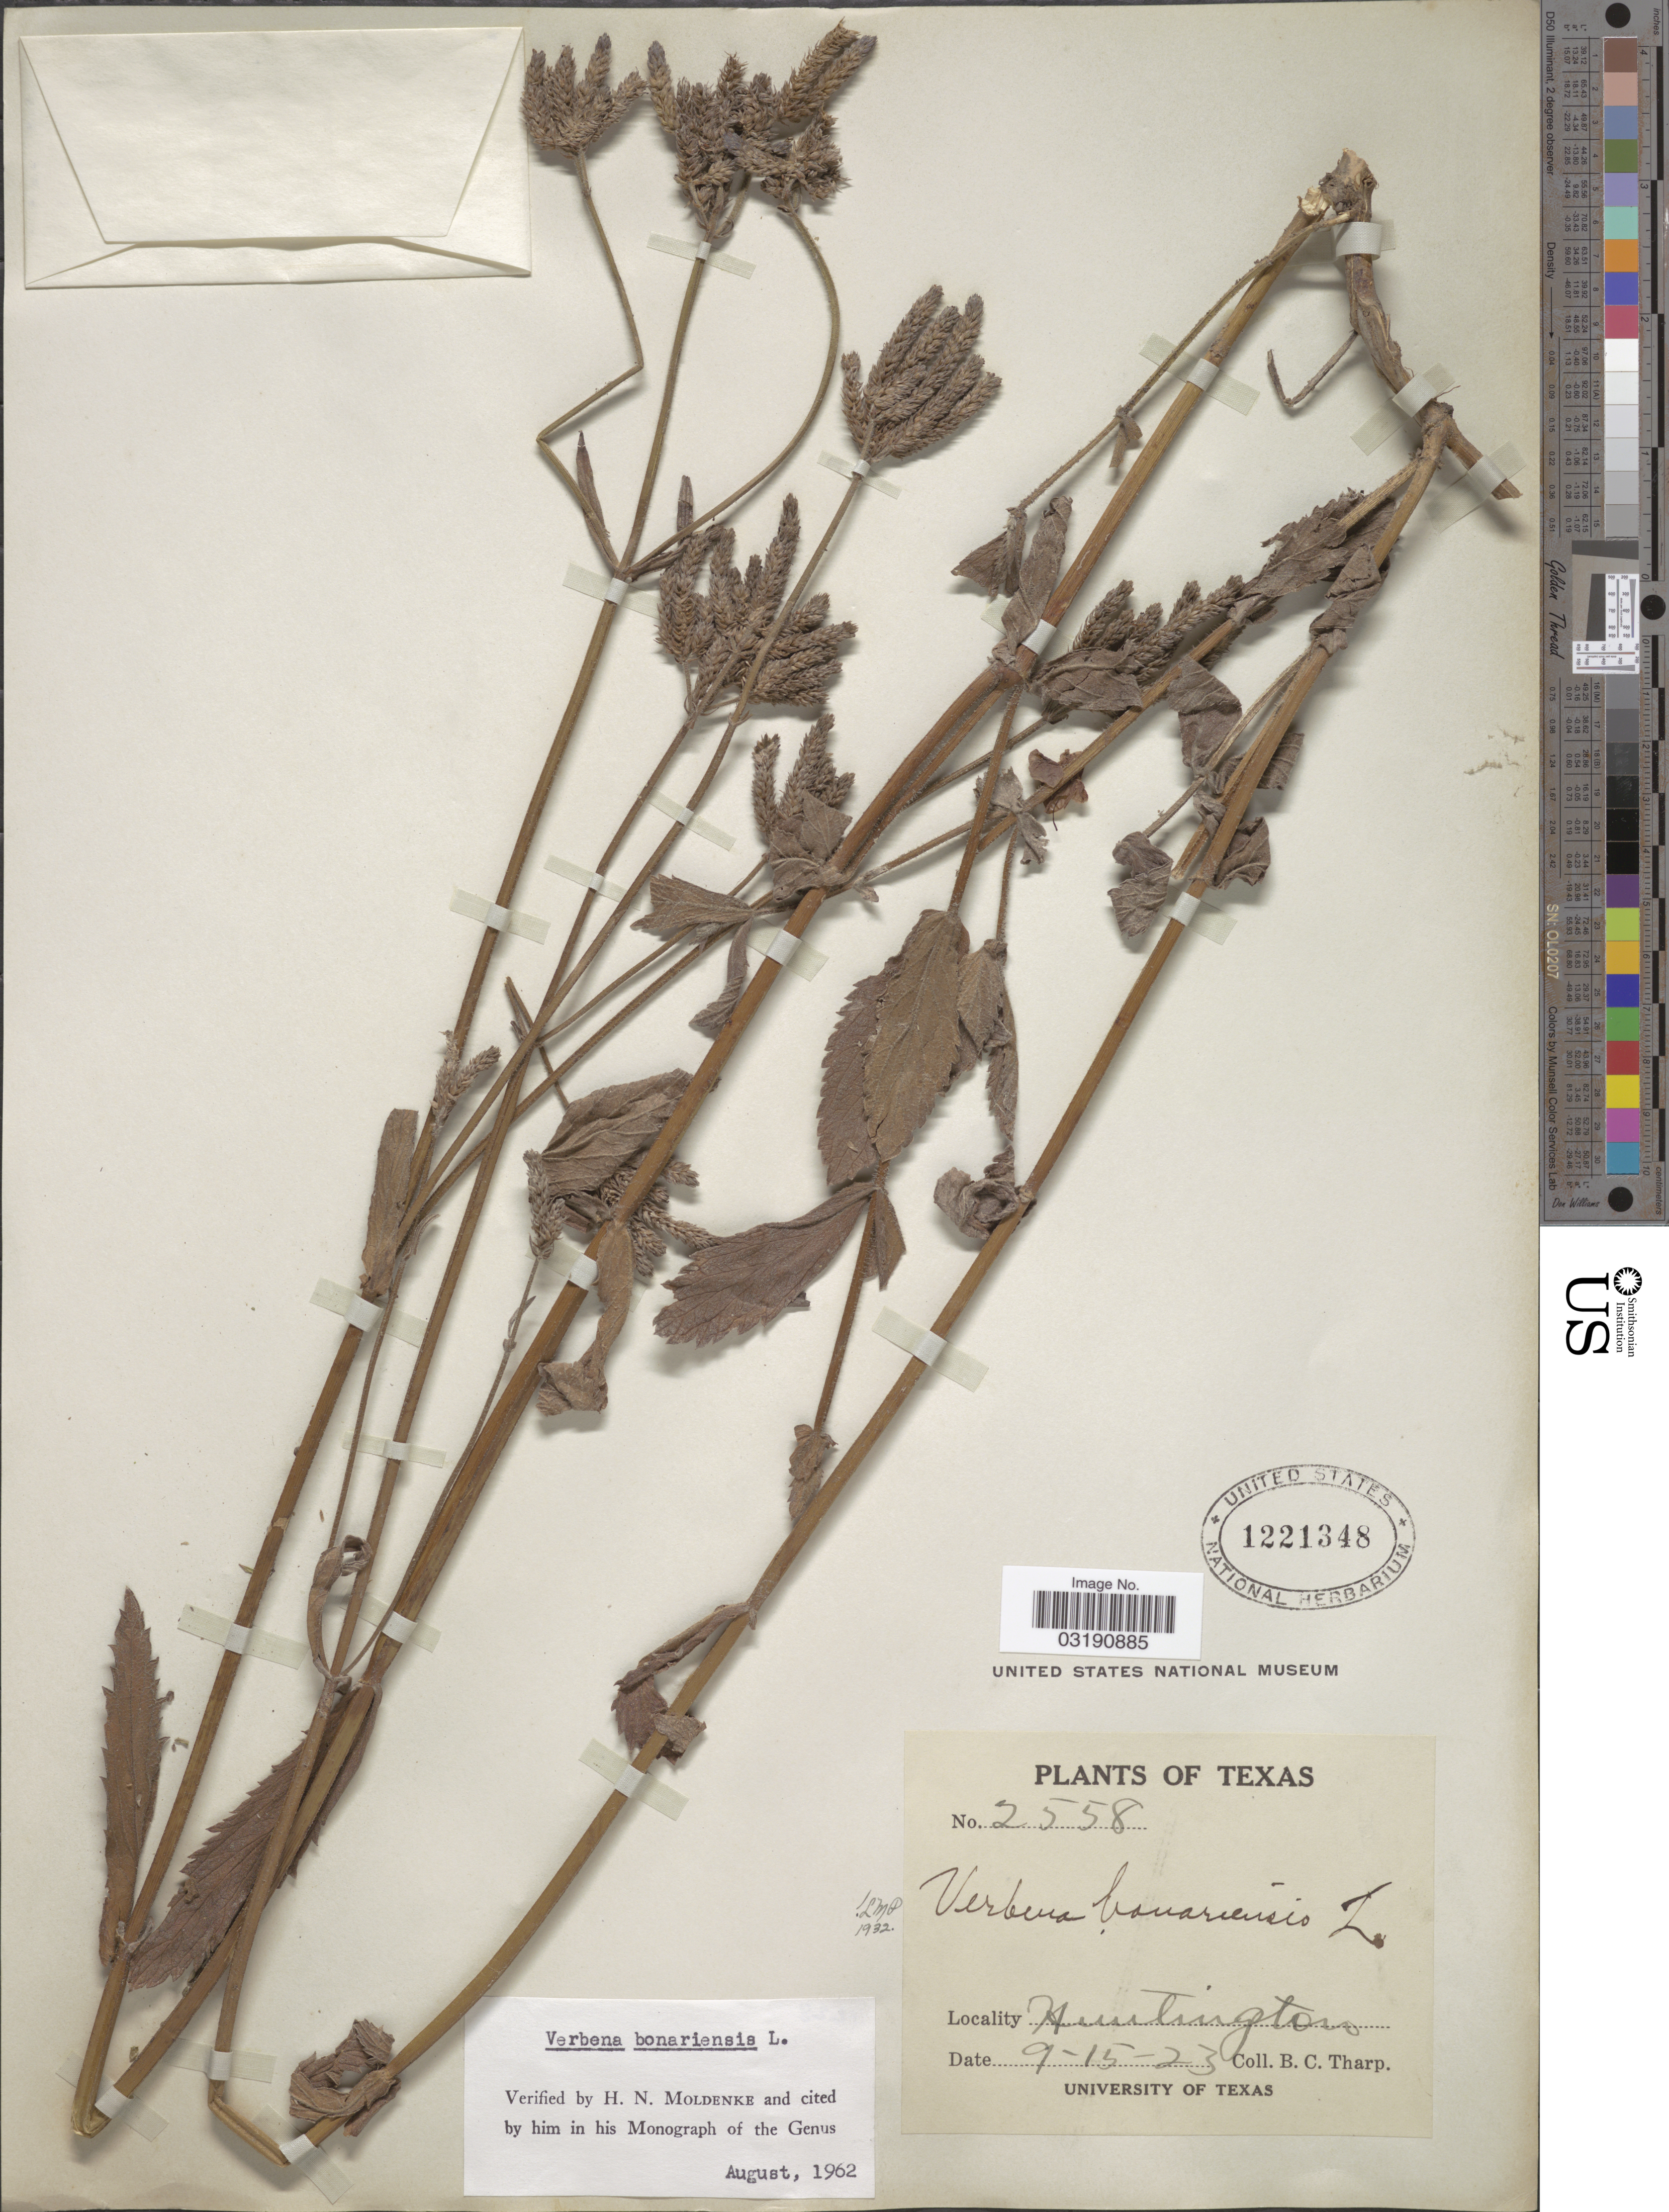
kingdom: Plantae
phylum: Tracheophyta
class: Magnoliopsida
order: Lamiales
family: Verbenaceae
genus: Verbena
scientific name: Verbena bonariensis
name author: L.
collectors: B. C. Tharp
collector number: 2558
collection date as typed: Transcribed d/m/y: 15/9/23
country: United States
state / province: Texas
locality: Huntington.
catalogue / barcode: US 1221348